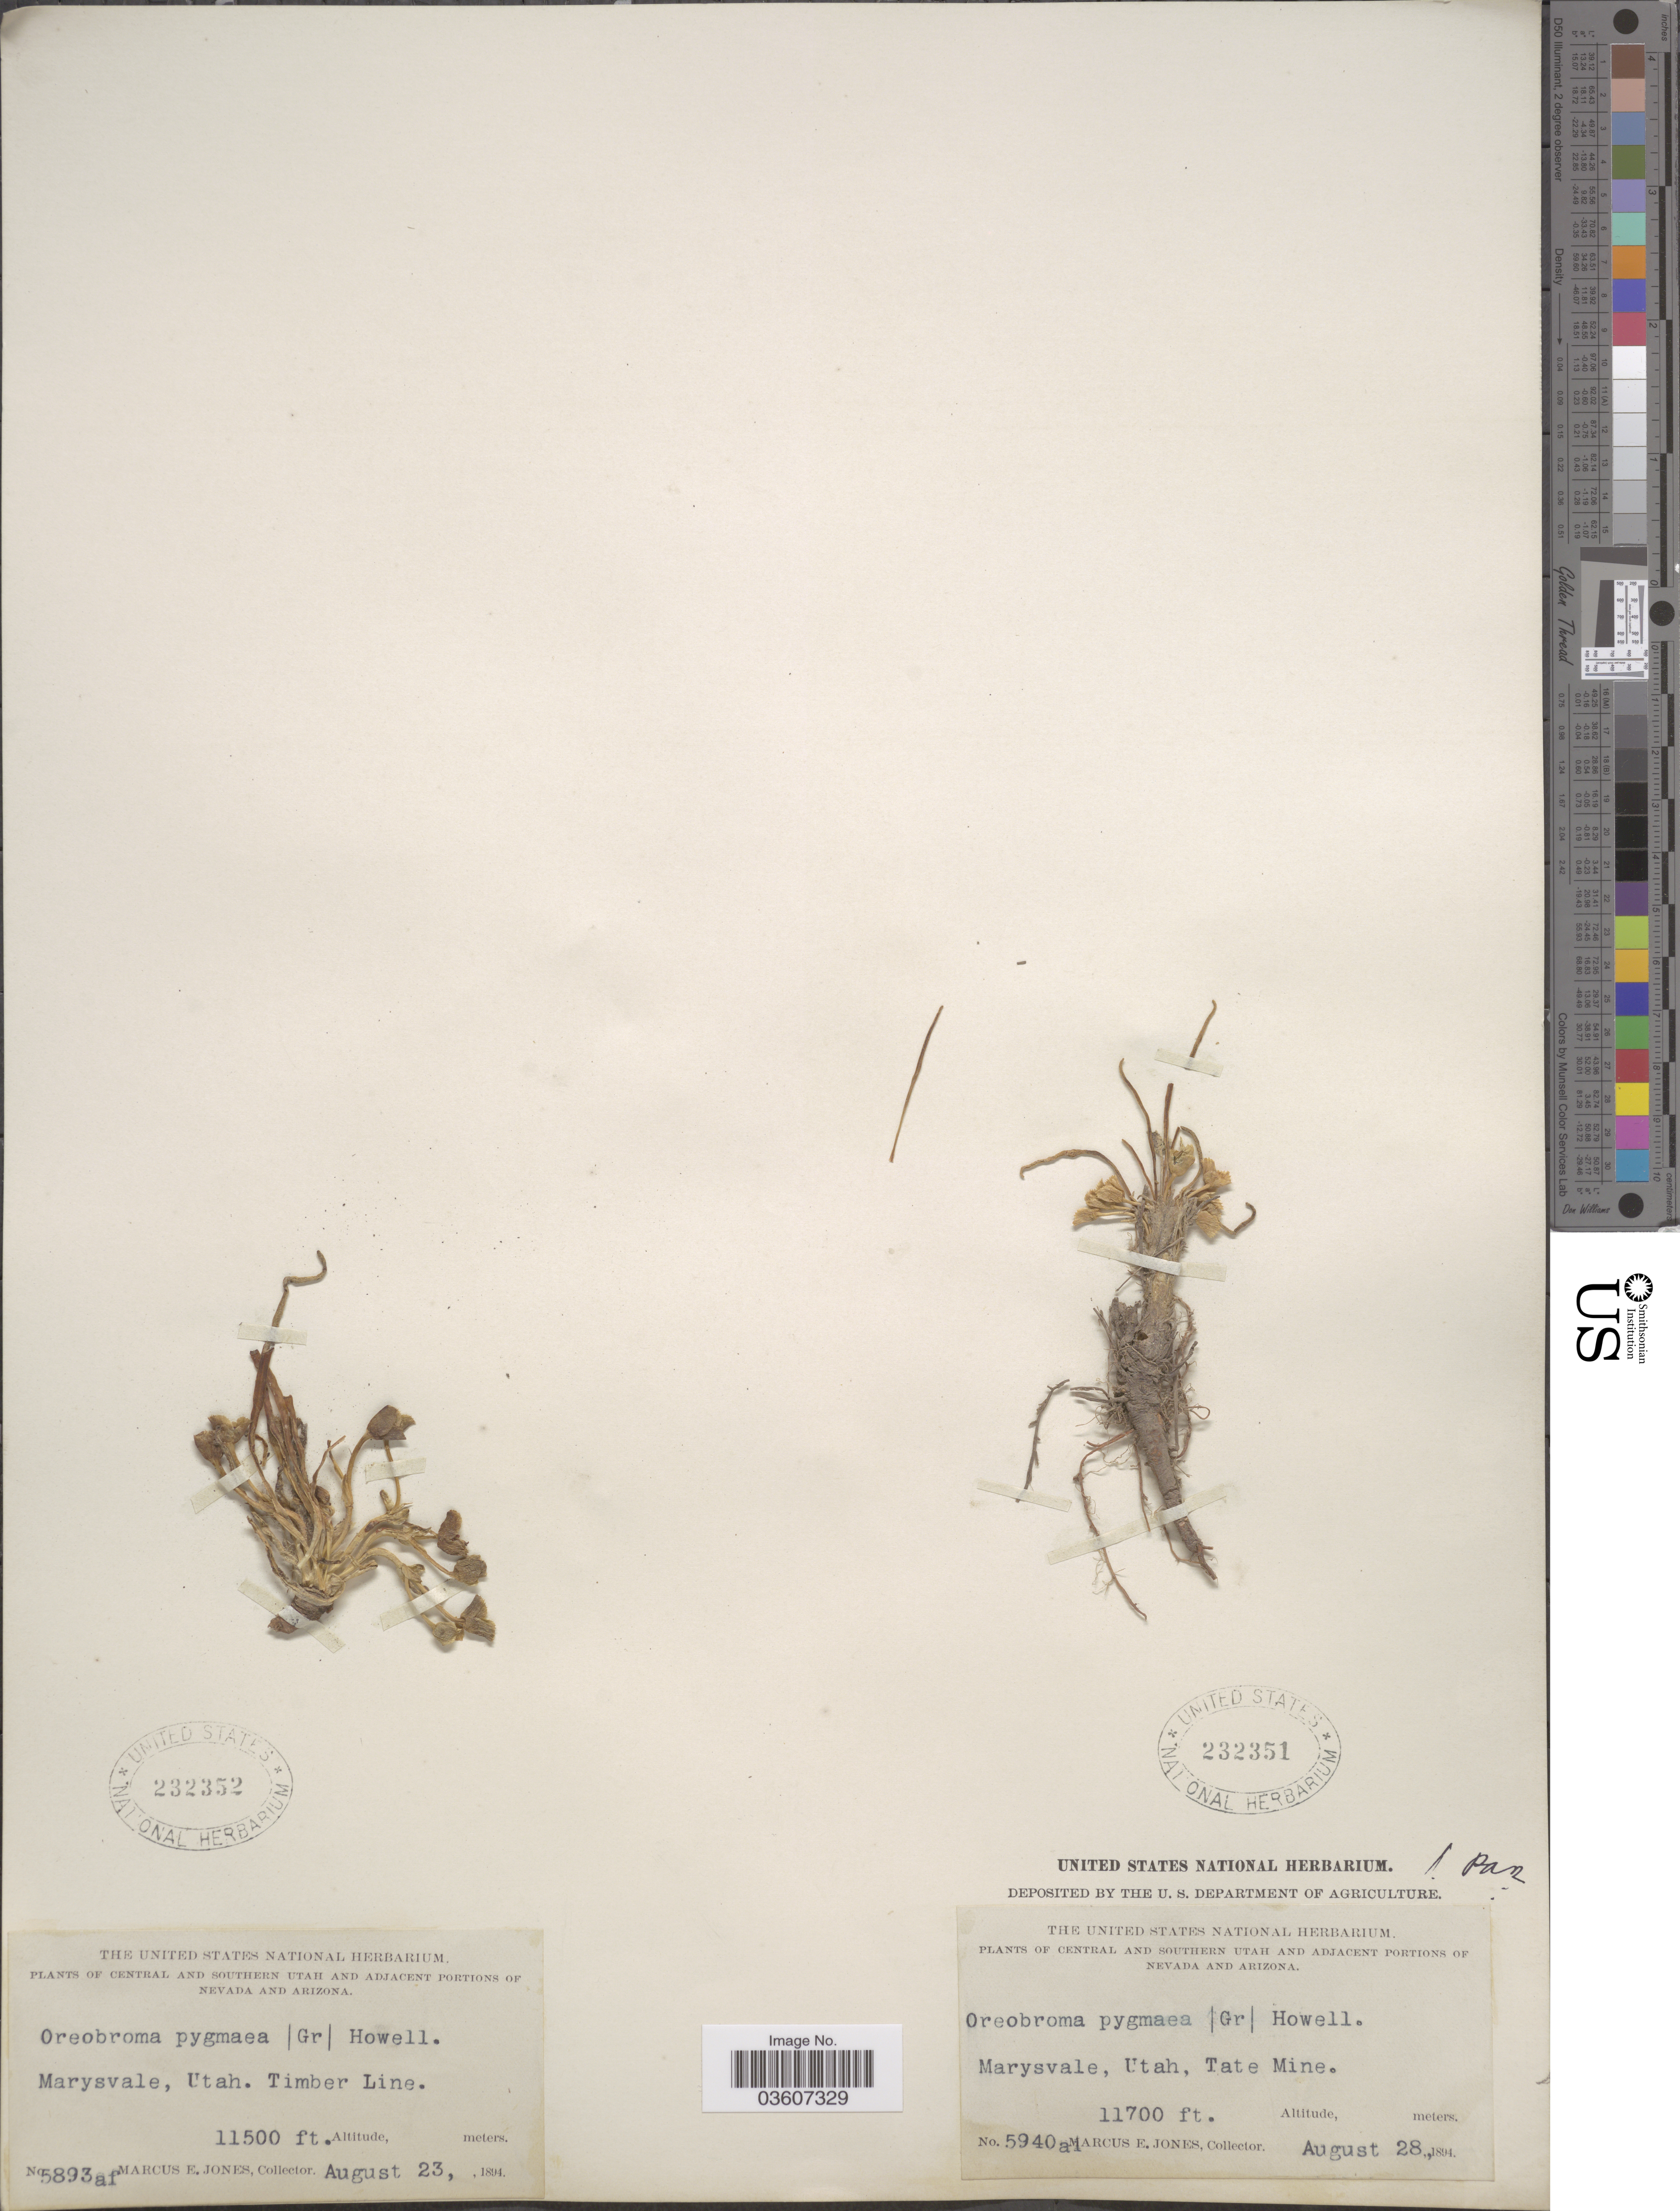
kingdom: Plantae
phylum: Tracheophyta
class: Magnoliopsida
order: Caryophyllales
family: Montiaceae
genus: Lewisia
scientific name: Lewisia pygmaea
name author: (A. Gray) B.L. Rob.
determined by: Strong, Mark T., (BOT), Smithsonian Institution - National Museum of Natural History (UNITED STATES)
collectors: M. E. Jones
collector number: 5893af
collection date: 1894-08-23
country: United States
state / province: Utah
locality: Central and Southern Utah. Marysvale, Timber Line.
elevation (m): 3505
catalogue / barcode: US 232352-2